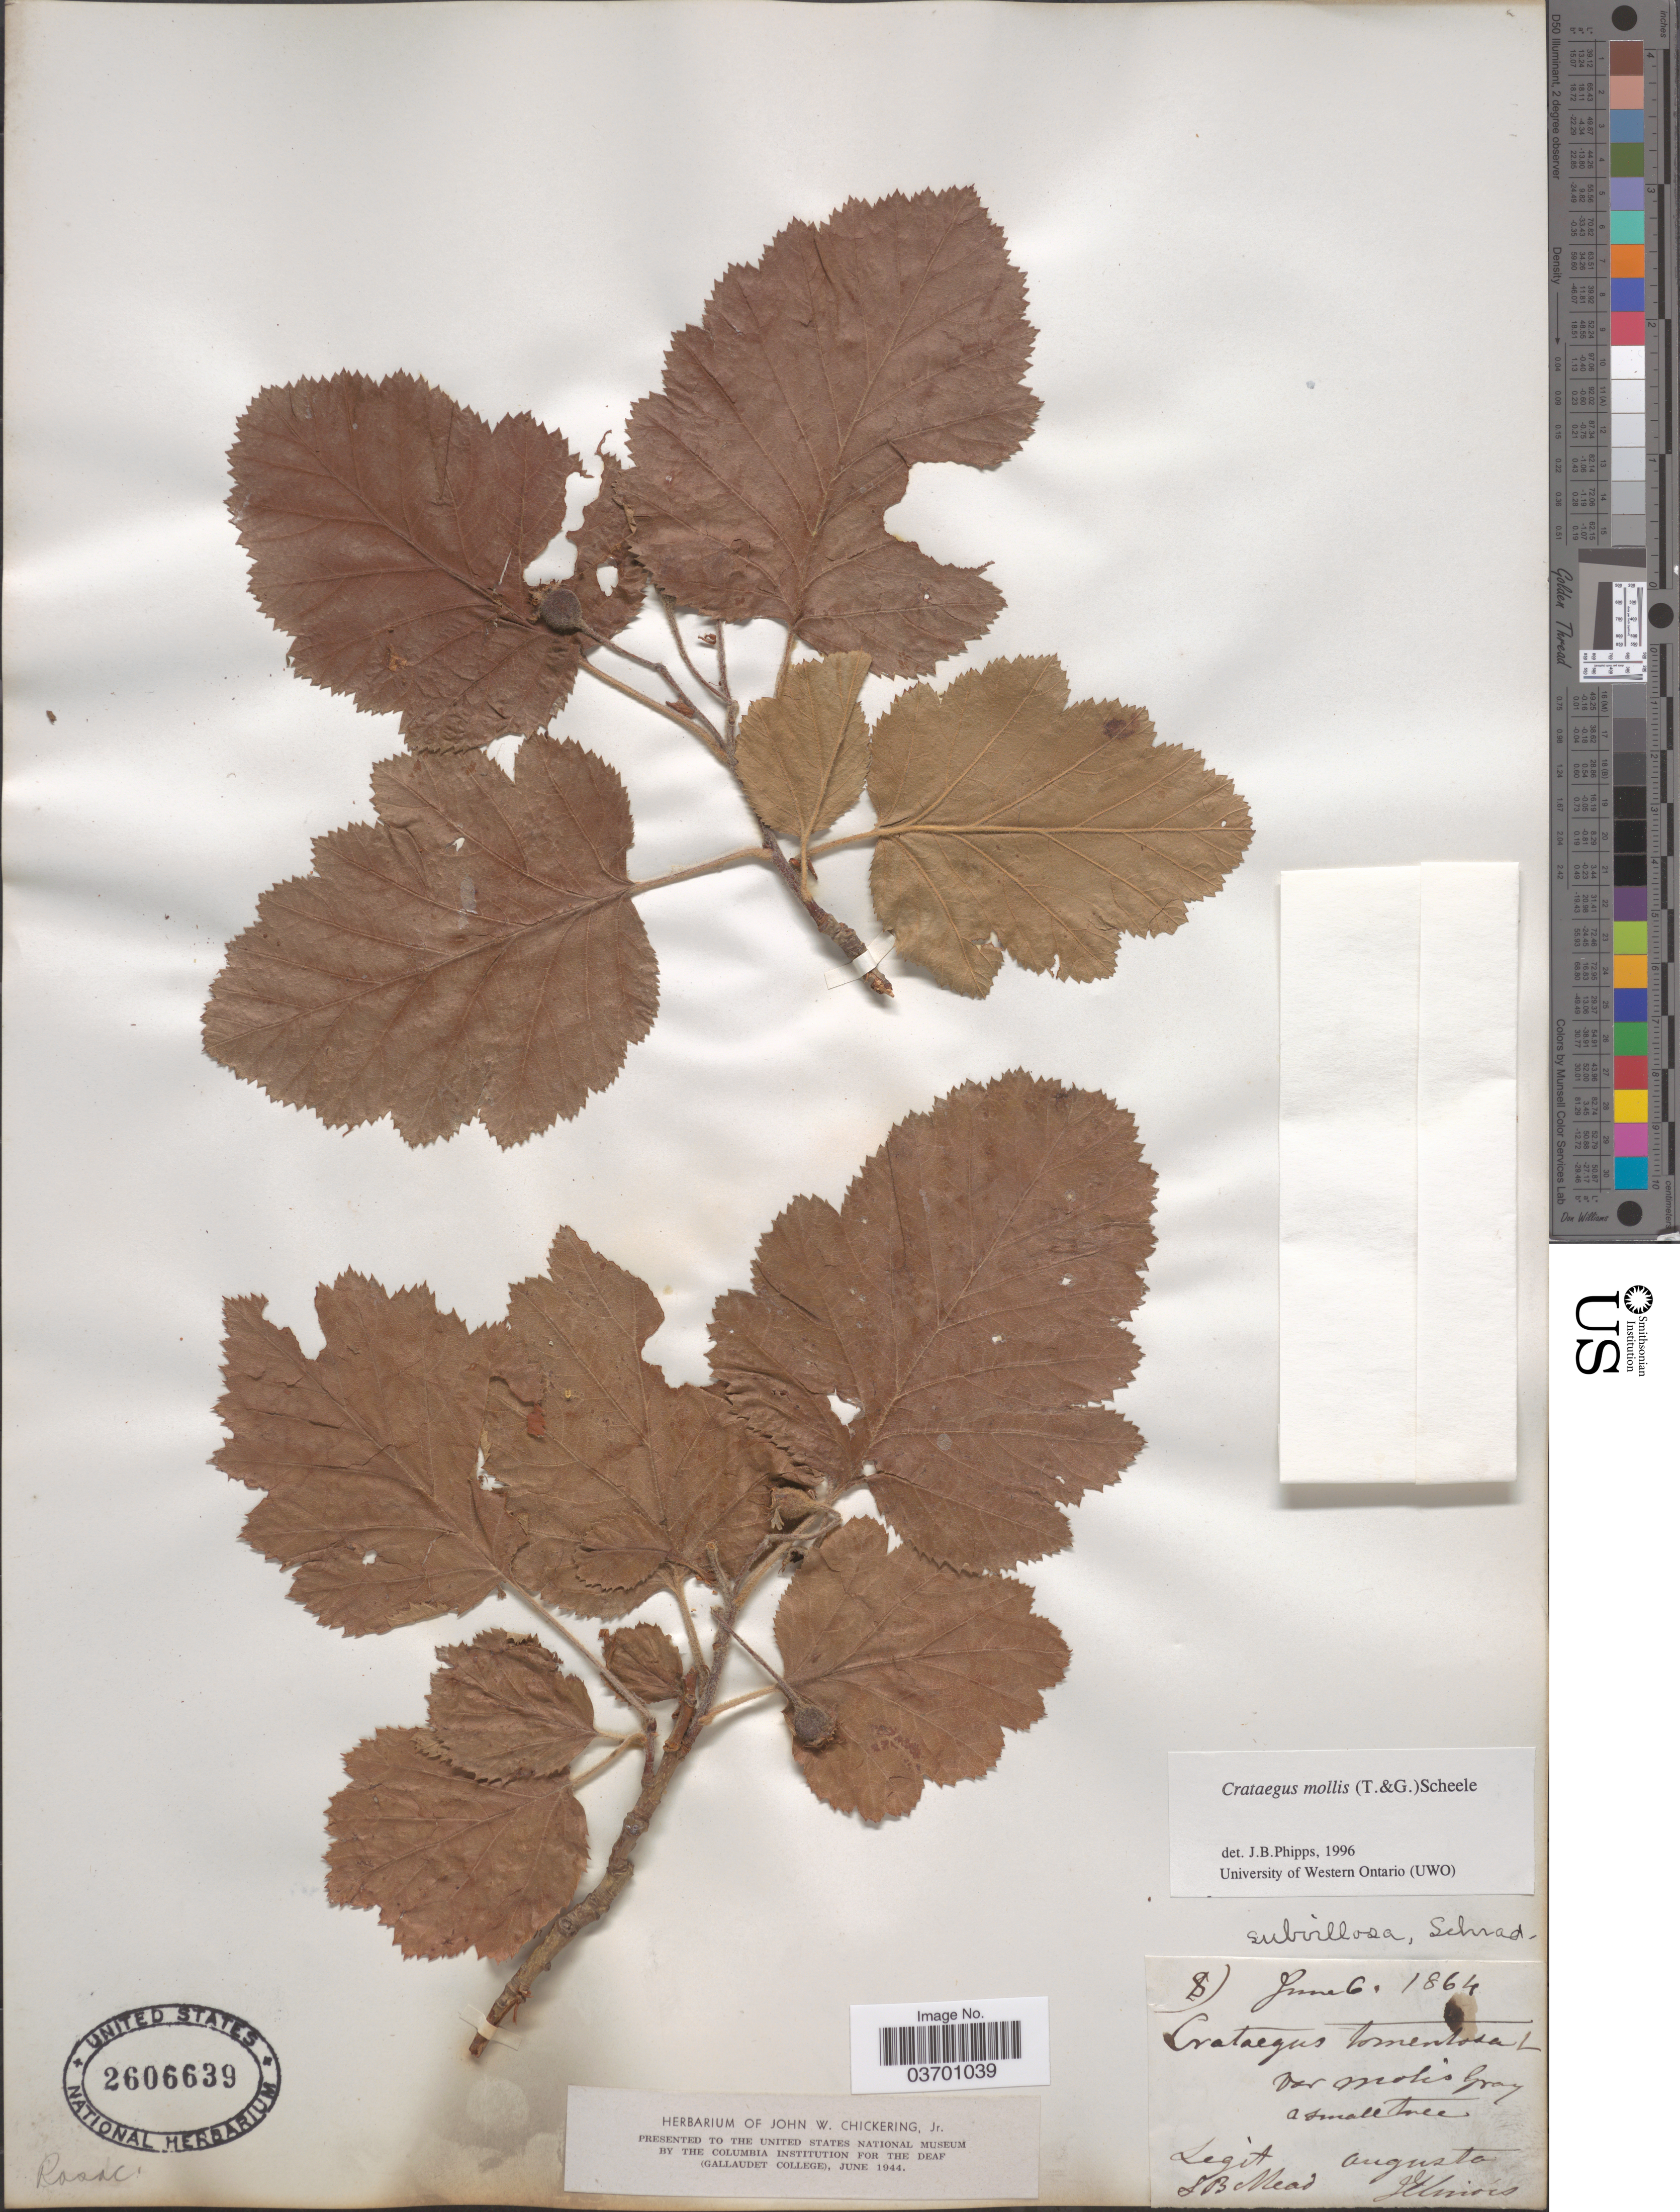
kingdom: Plantae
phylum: Tracheophyta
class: Magnoliopsida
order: Rosales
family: Rosaceae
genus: Crataegus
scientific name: Crataegus mollis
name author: (Torr. & A. Gray) Scheele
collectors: S. Mead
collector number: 8*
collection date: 1864-06-06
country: United States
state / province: Illinois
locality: Augusta.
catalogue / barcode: US 2606639